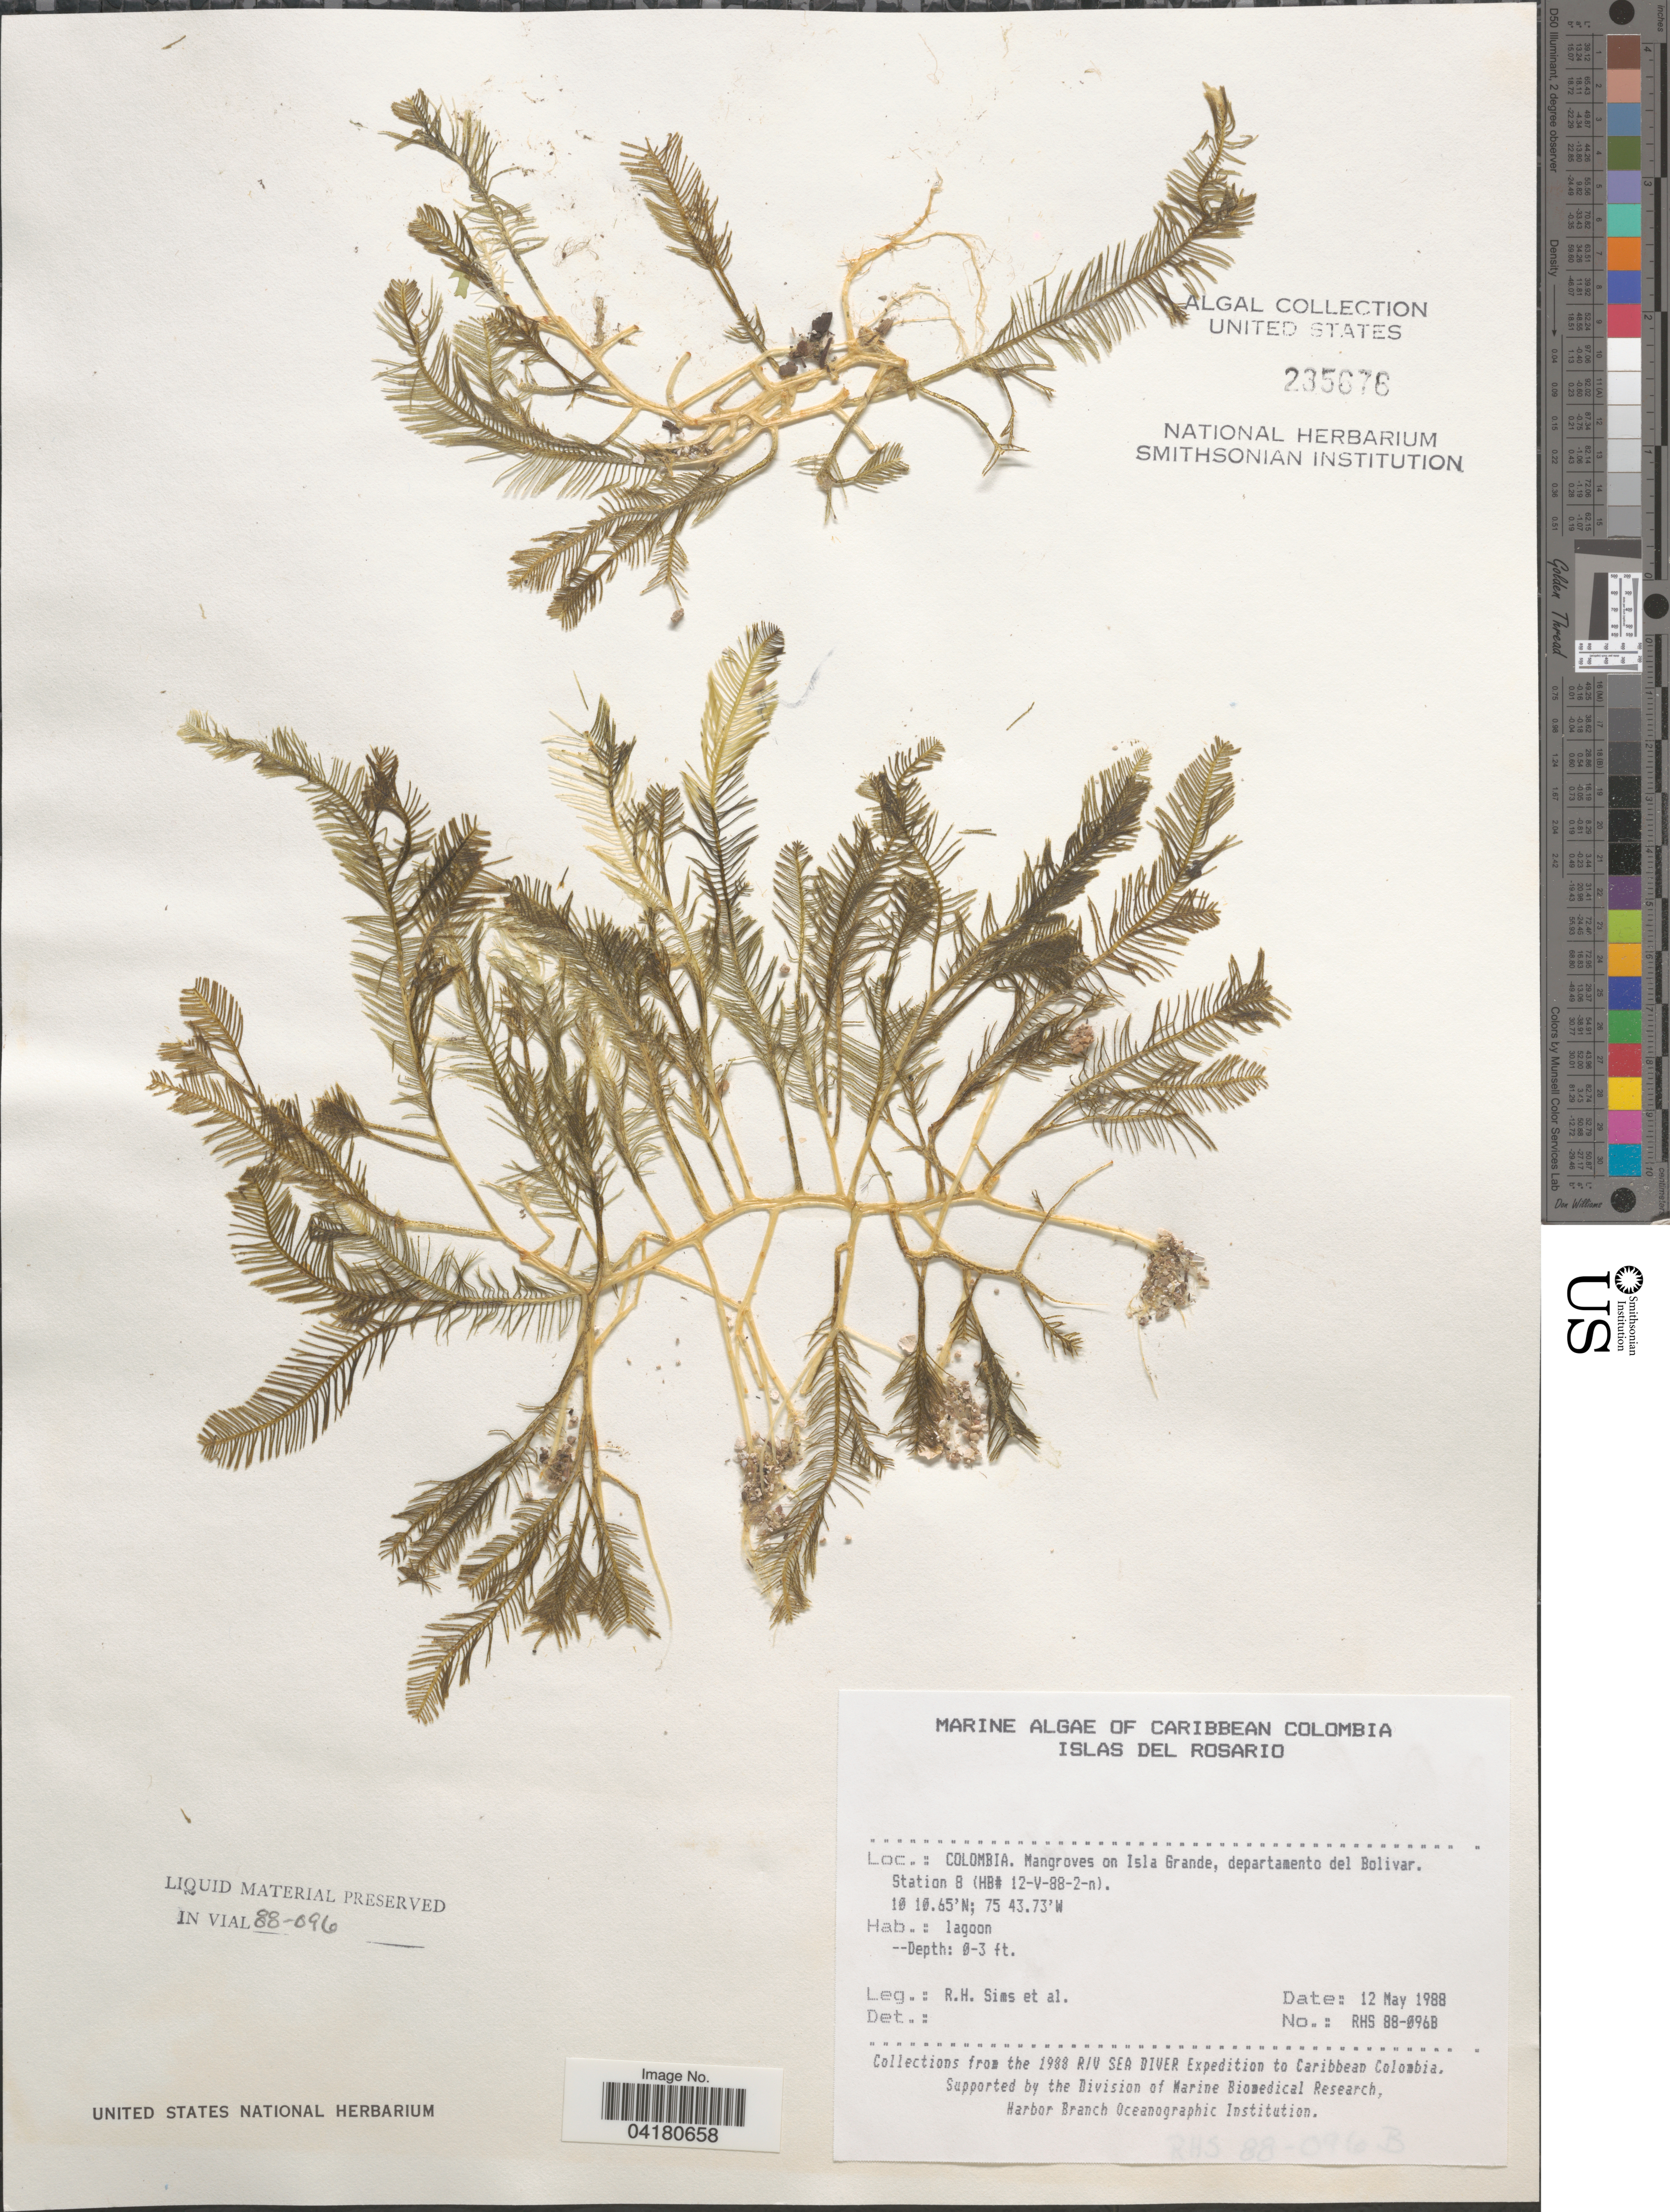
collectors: R. H. Sims & et al.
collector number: RHS88-096B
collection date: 1988-05-12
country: Colombia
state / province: Bolívar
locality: Caribbean Colombia. Mangroves on Isla Grande, departamento del Bolivar. Station 8 (HB# 12-V-88-2-n). The 1988 R/V Sea Diver Expedition to Caribbean Colombia.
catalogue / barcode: US 235676